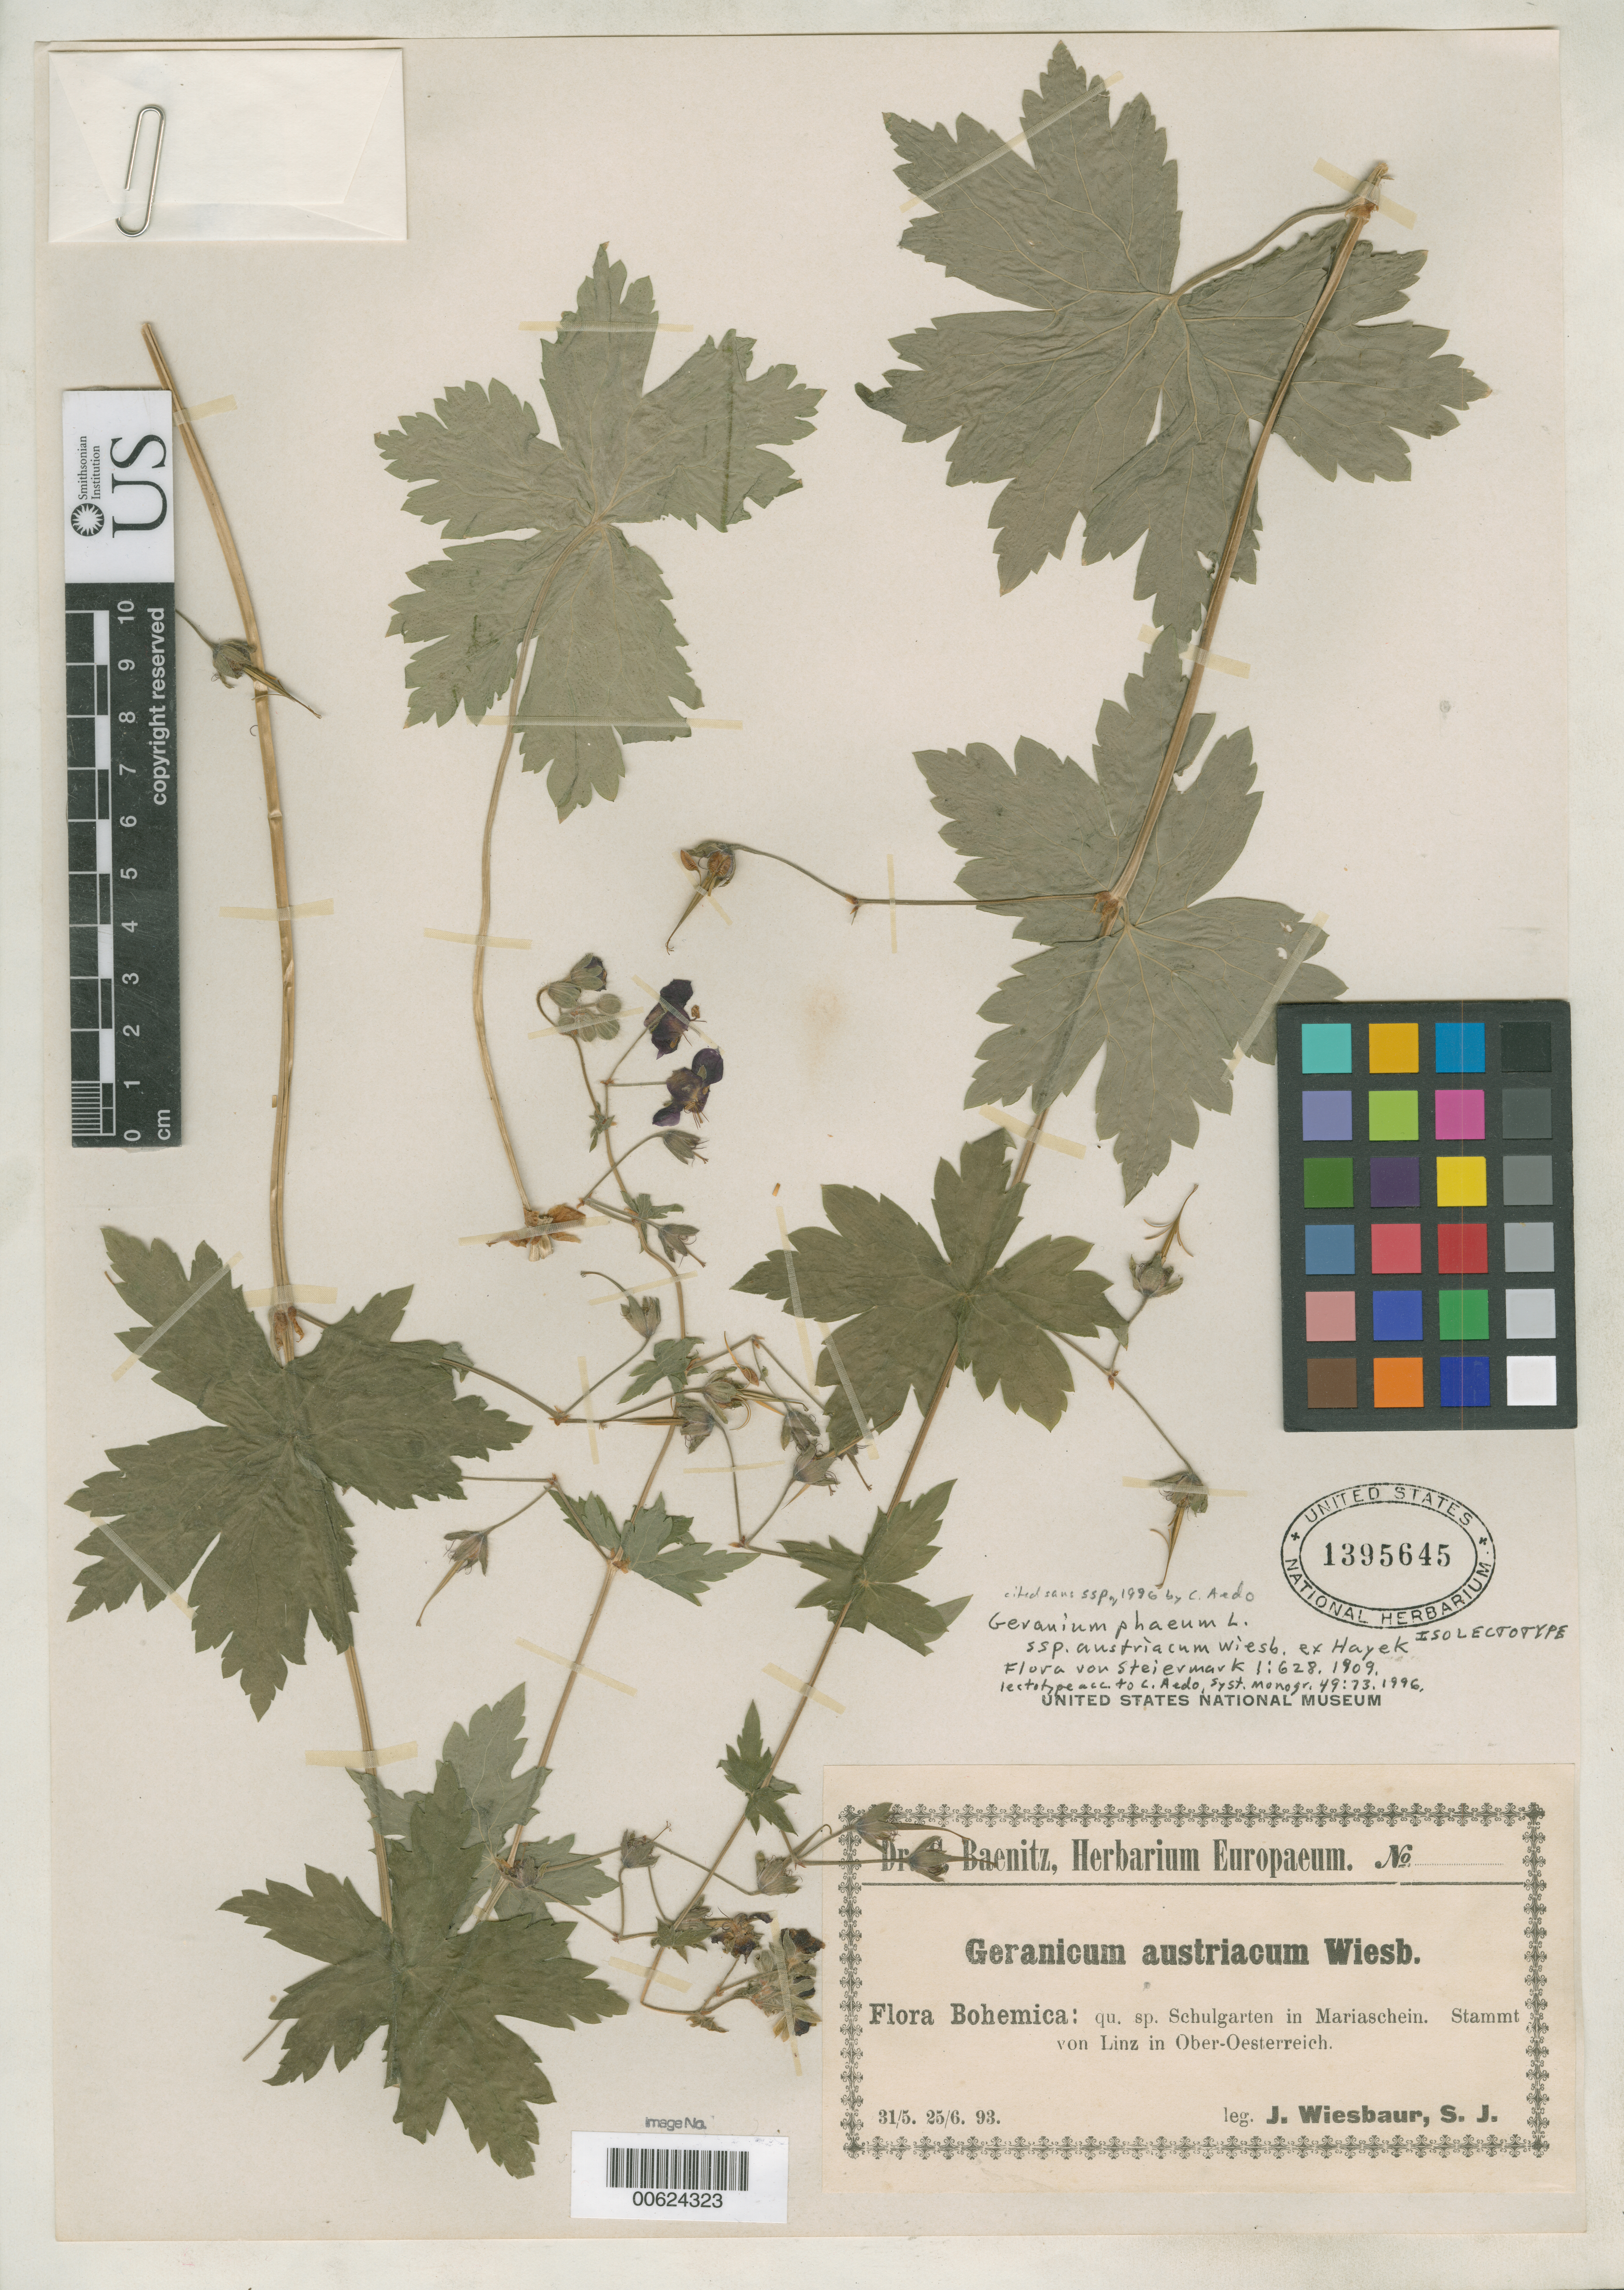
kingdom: Plantae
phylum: Tracheophyta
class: Magnoliopsida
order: Geraniales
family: Geraniaceae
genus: Geranium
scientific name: Geranium phaeum subsp. austriacum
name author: Wiesb. ex Hayek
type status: Isolectotype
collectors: J. B. Wiesbaur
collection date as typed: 31 May 1893 and 25 Jun 1893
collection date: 1893-05-31,1893-06-25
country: Austria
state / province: Oberosterreich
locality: Linz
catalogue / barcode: US 1395645